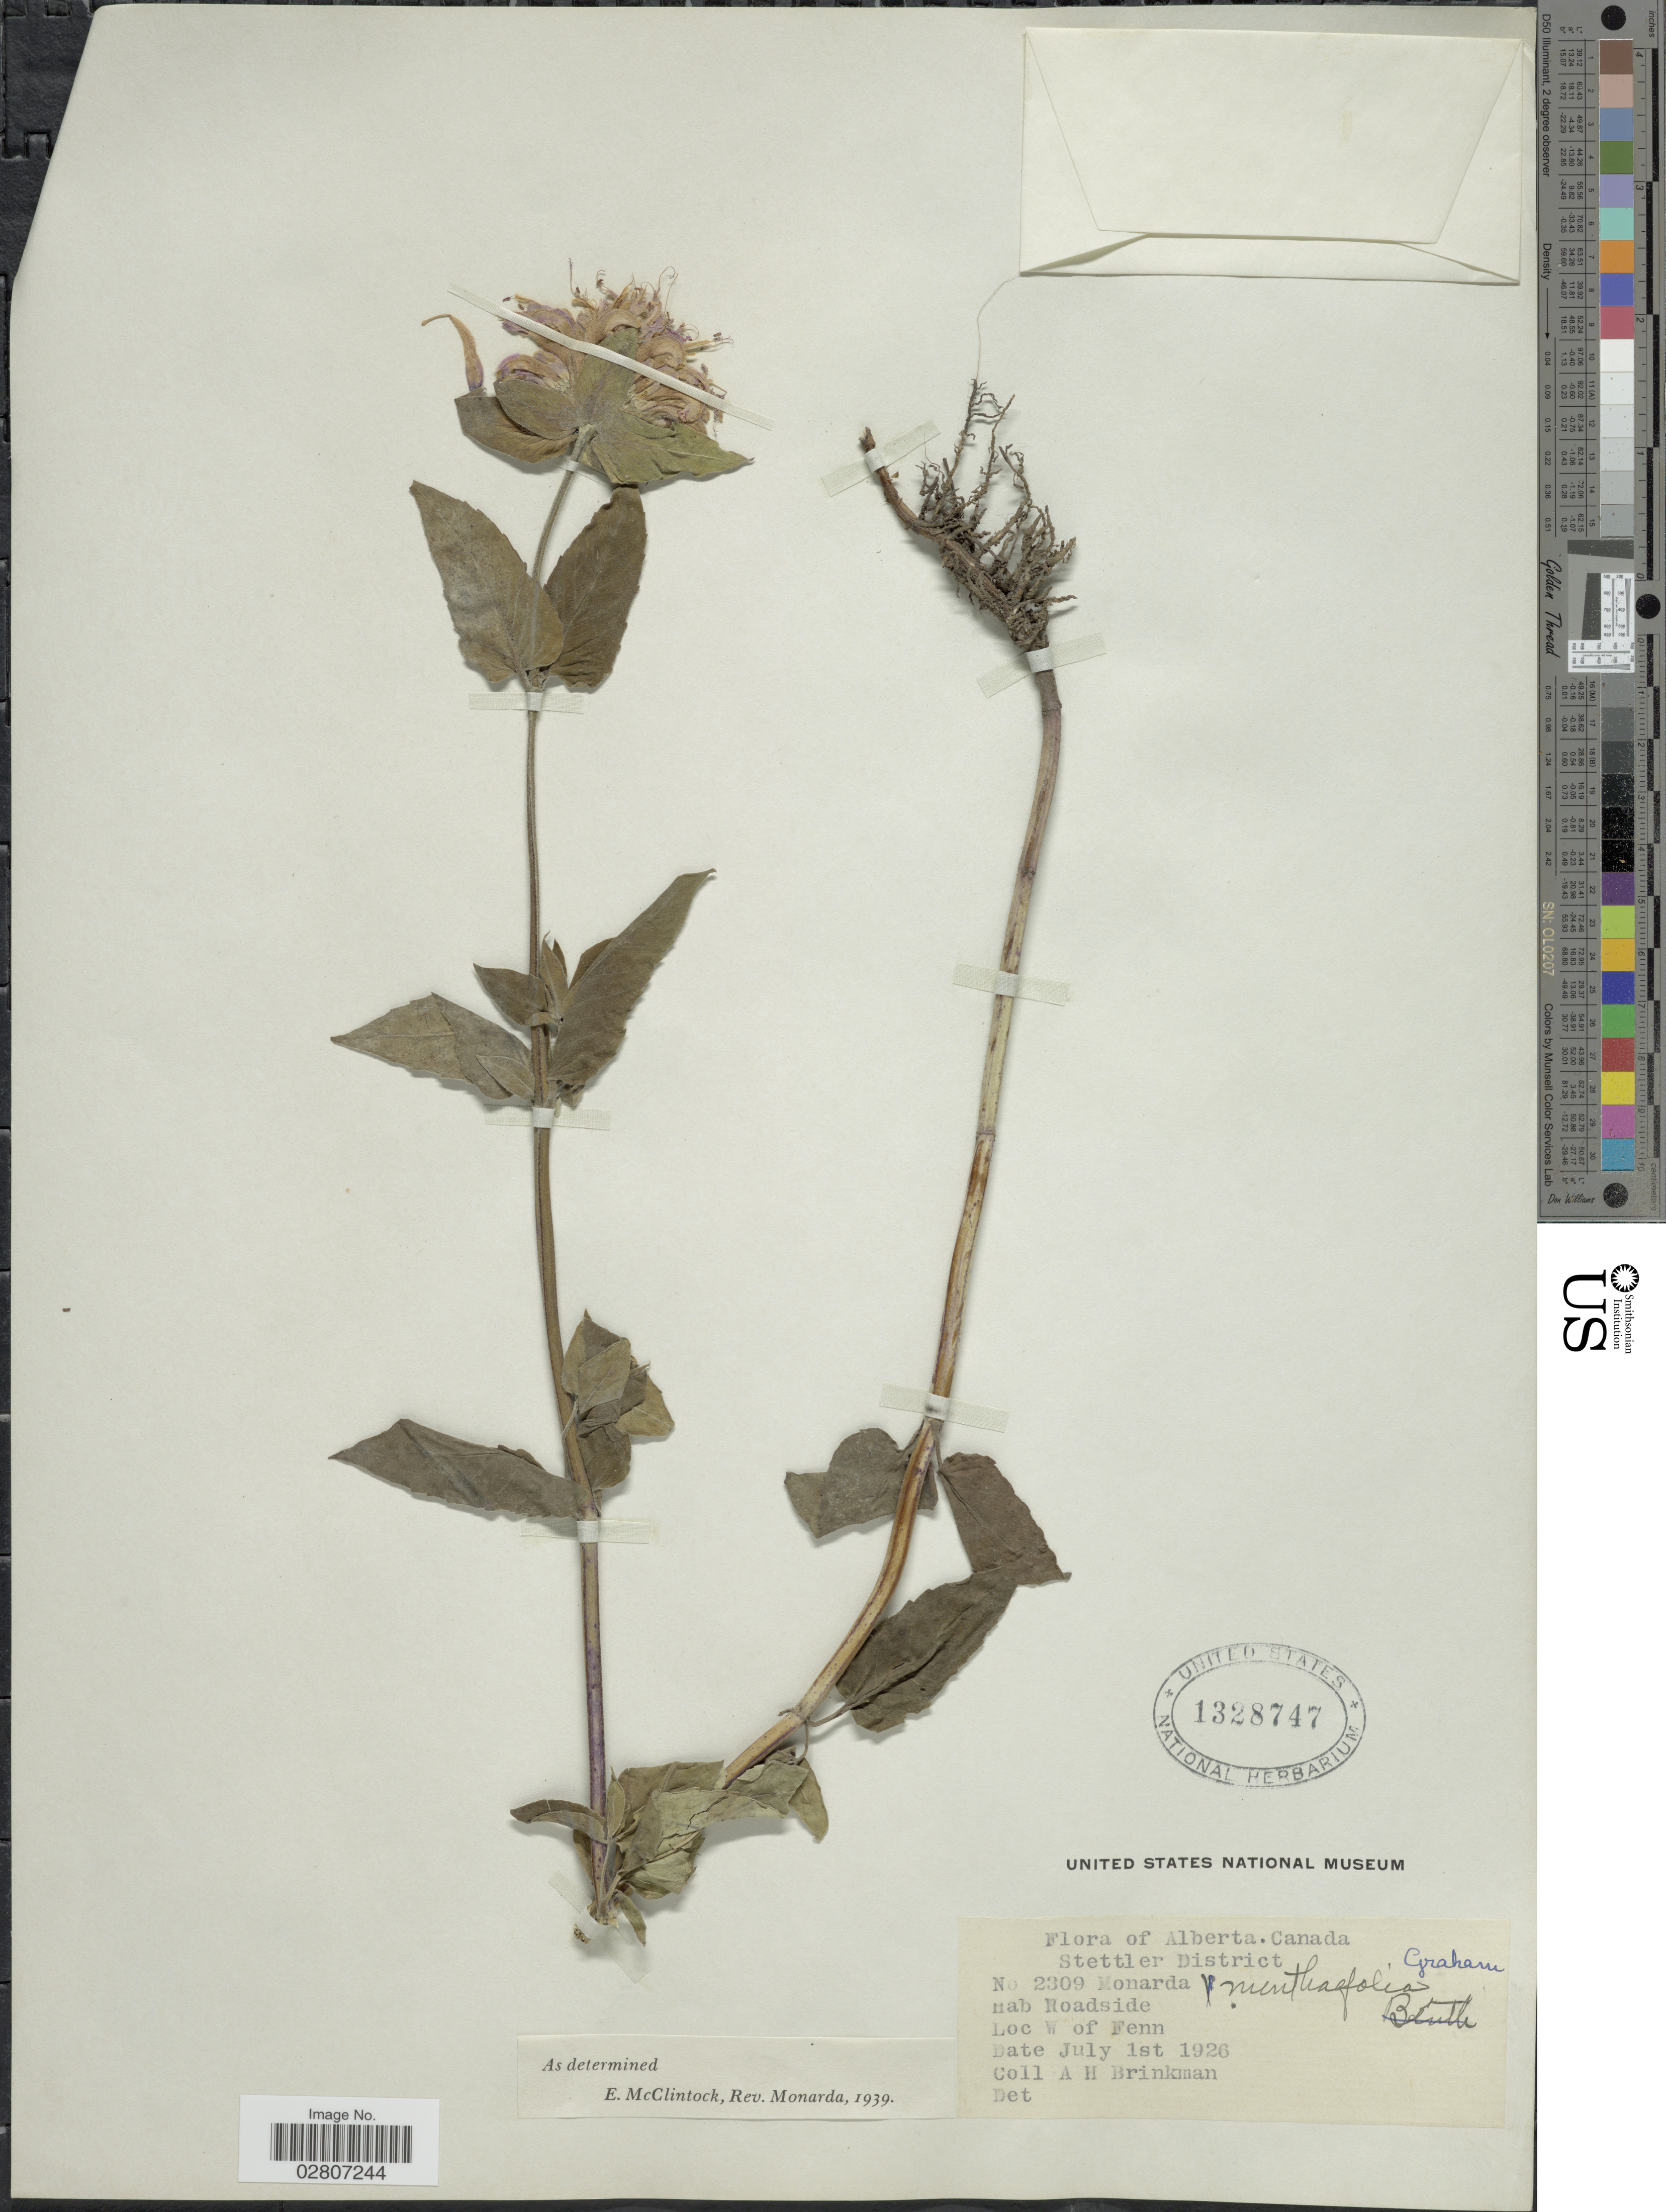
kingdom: Plantae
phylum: Tracheophyta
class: Magnoliopsida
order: Lamiales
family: Lamiaceae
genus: Monarda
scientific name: Monarda fistulosa var. menthifolia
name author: (Graham) Fernald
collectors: A. Brinkman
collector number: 2309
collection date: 1926-07-01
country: Canada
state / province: Alberta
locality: Stettler District. W of Fenn.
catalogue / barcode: US 1328747